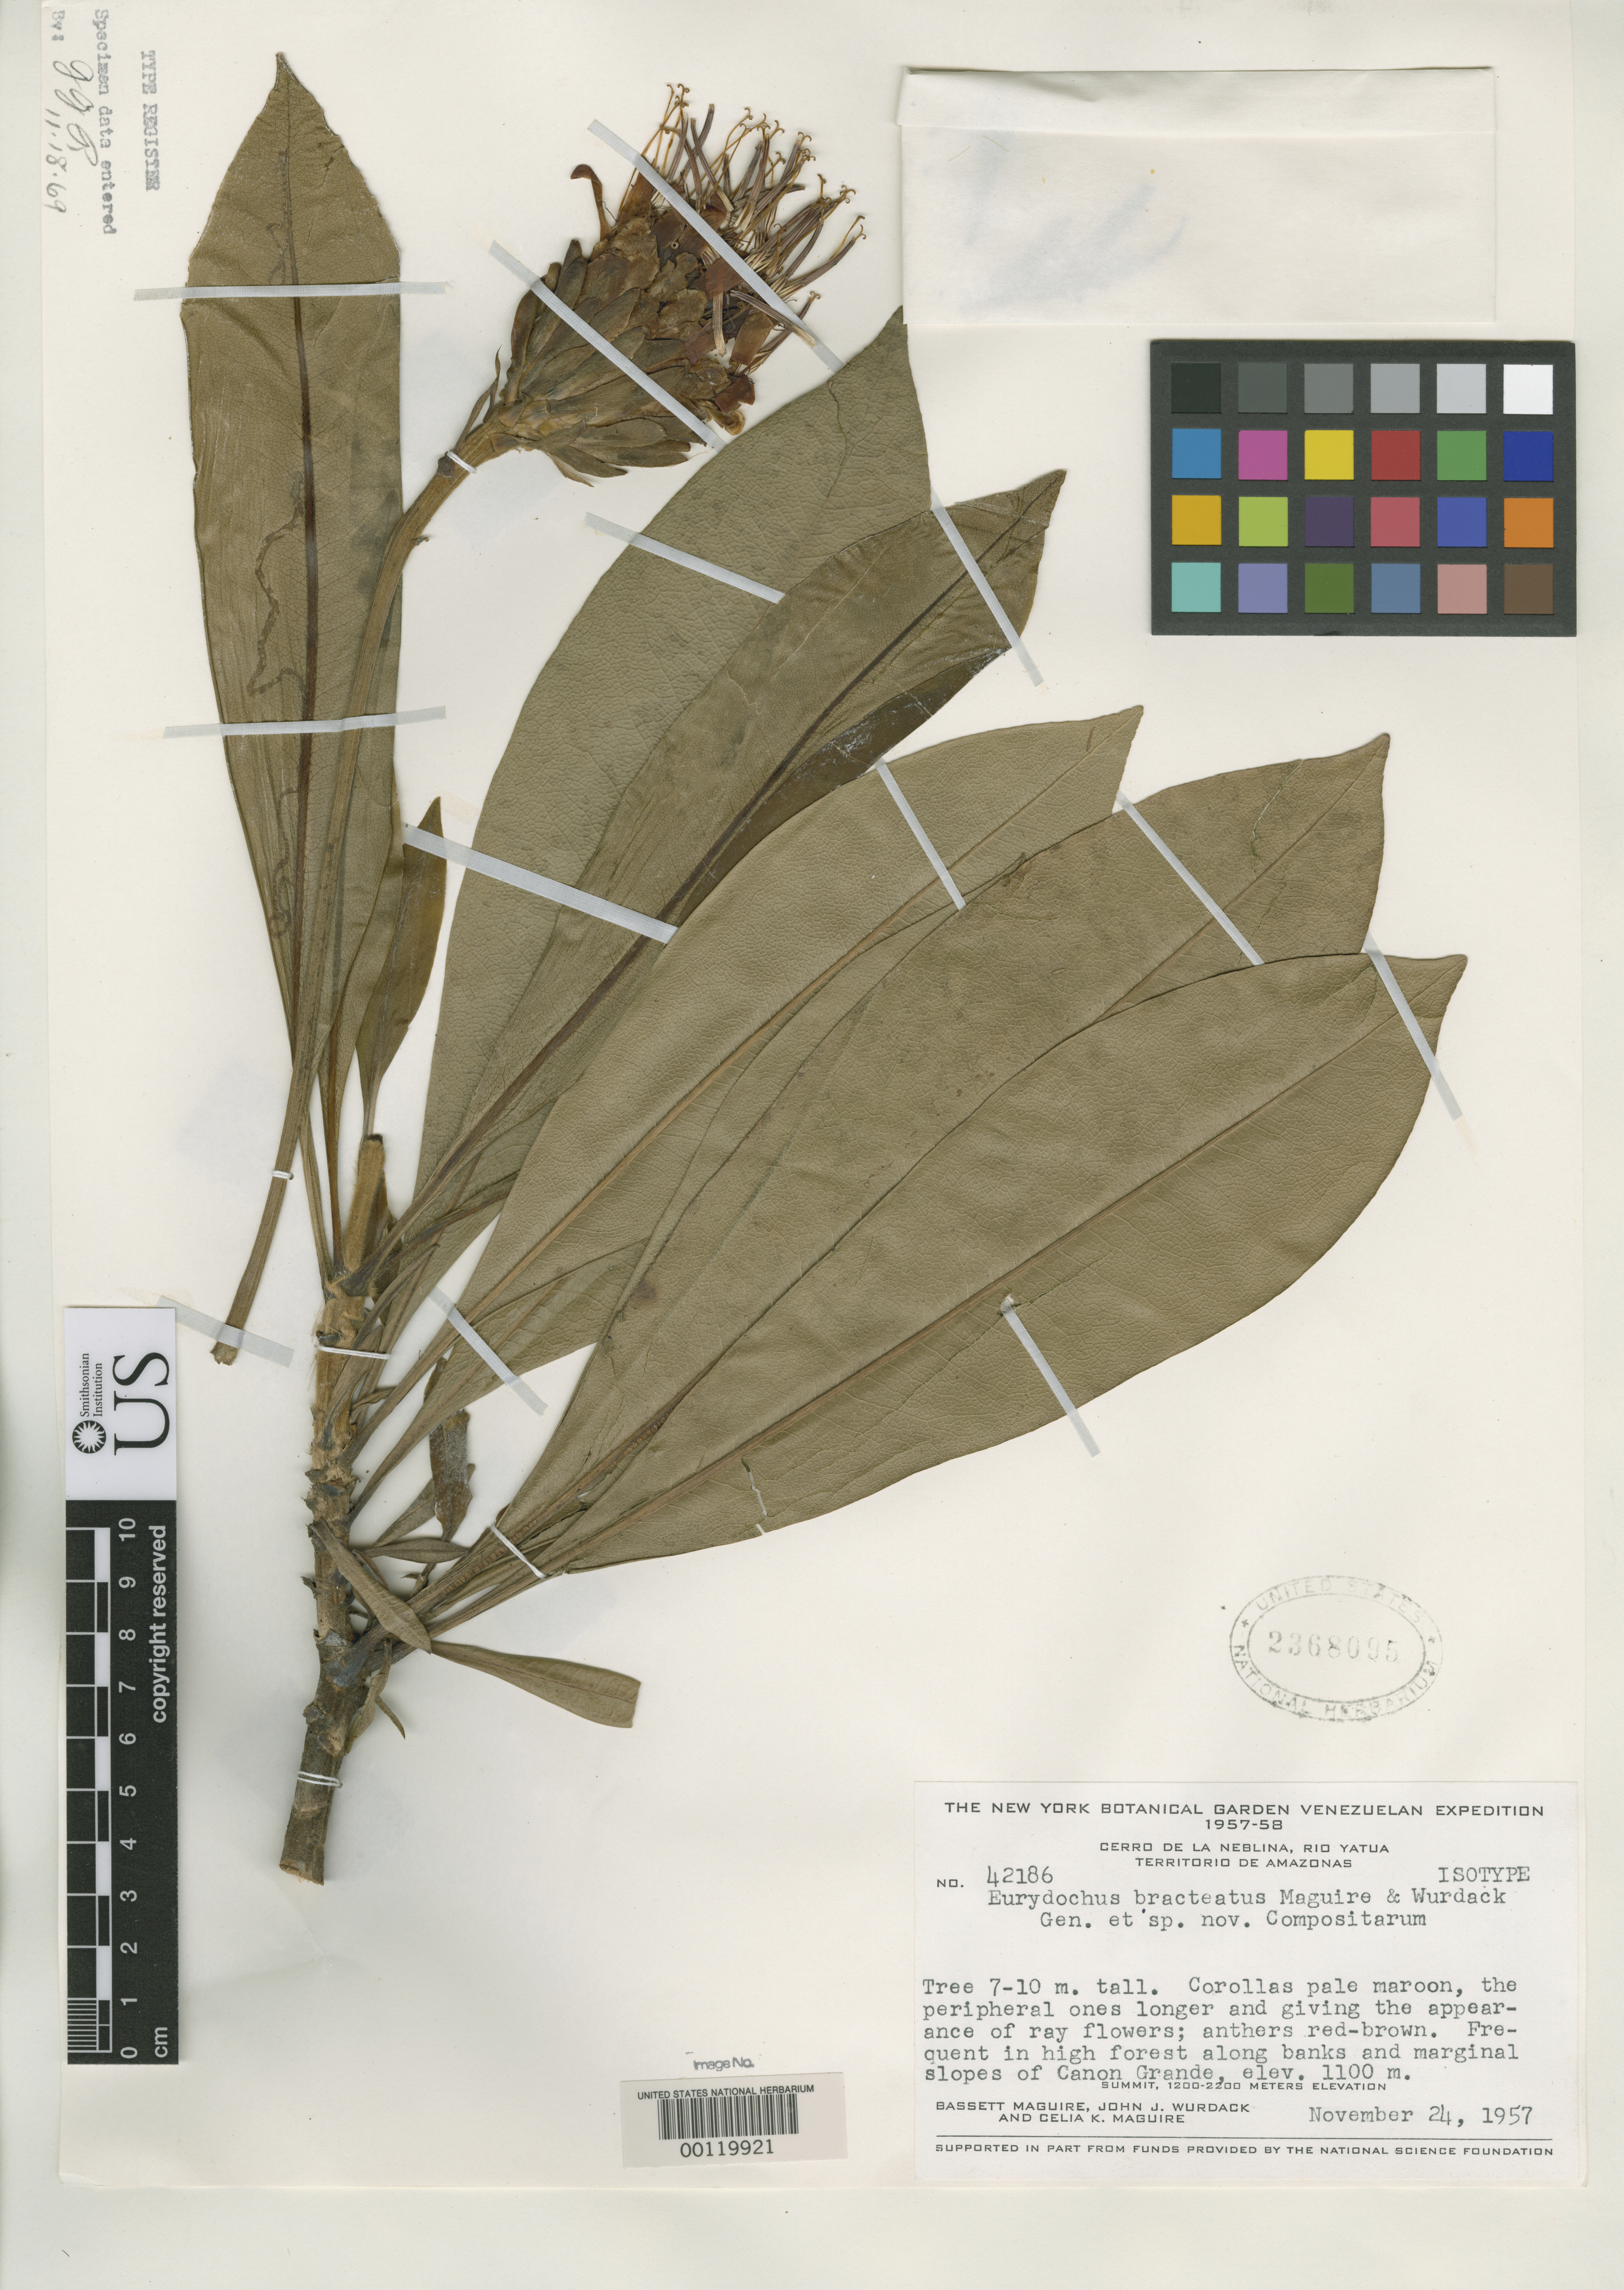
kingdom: Plantae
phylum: Tracheophyta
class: Magnoliopsida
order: Asterales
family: Asteraceae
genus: Eurydochus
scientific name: Eurydochus bracteatus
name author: Maguire & Wurdack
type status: Isotype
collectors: B. Maguire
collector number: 42186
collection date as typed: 24 Nov 1957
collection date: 1957-11-24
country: Venezuela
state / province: Amazonas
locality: Cerro de La Neblina.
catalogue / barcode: US 2368095